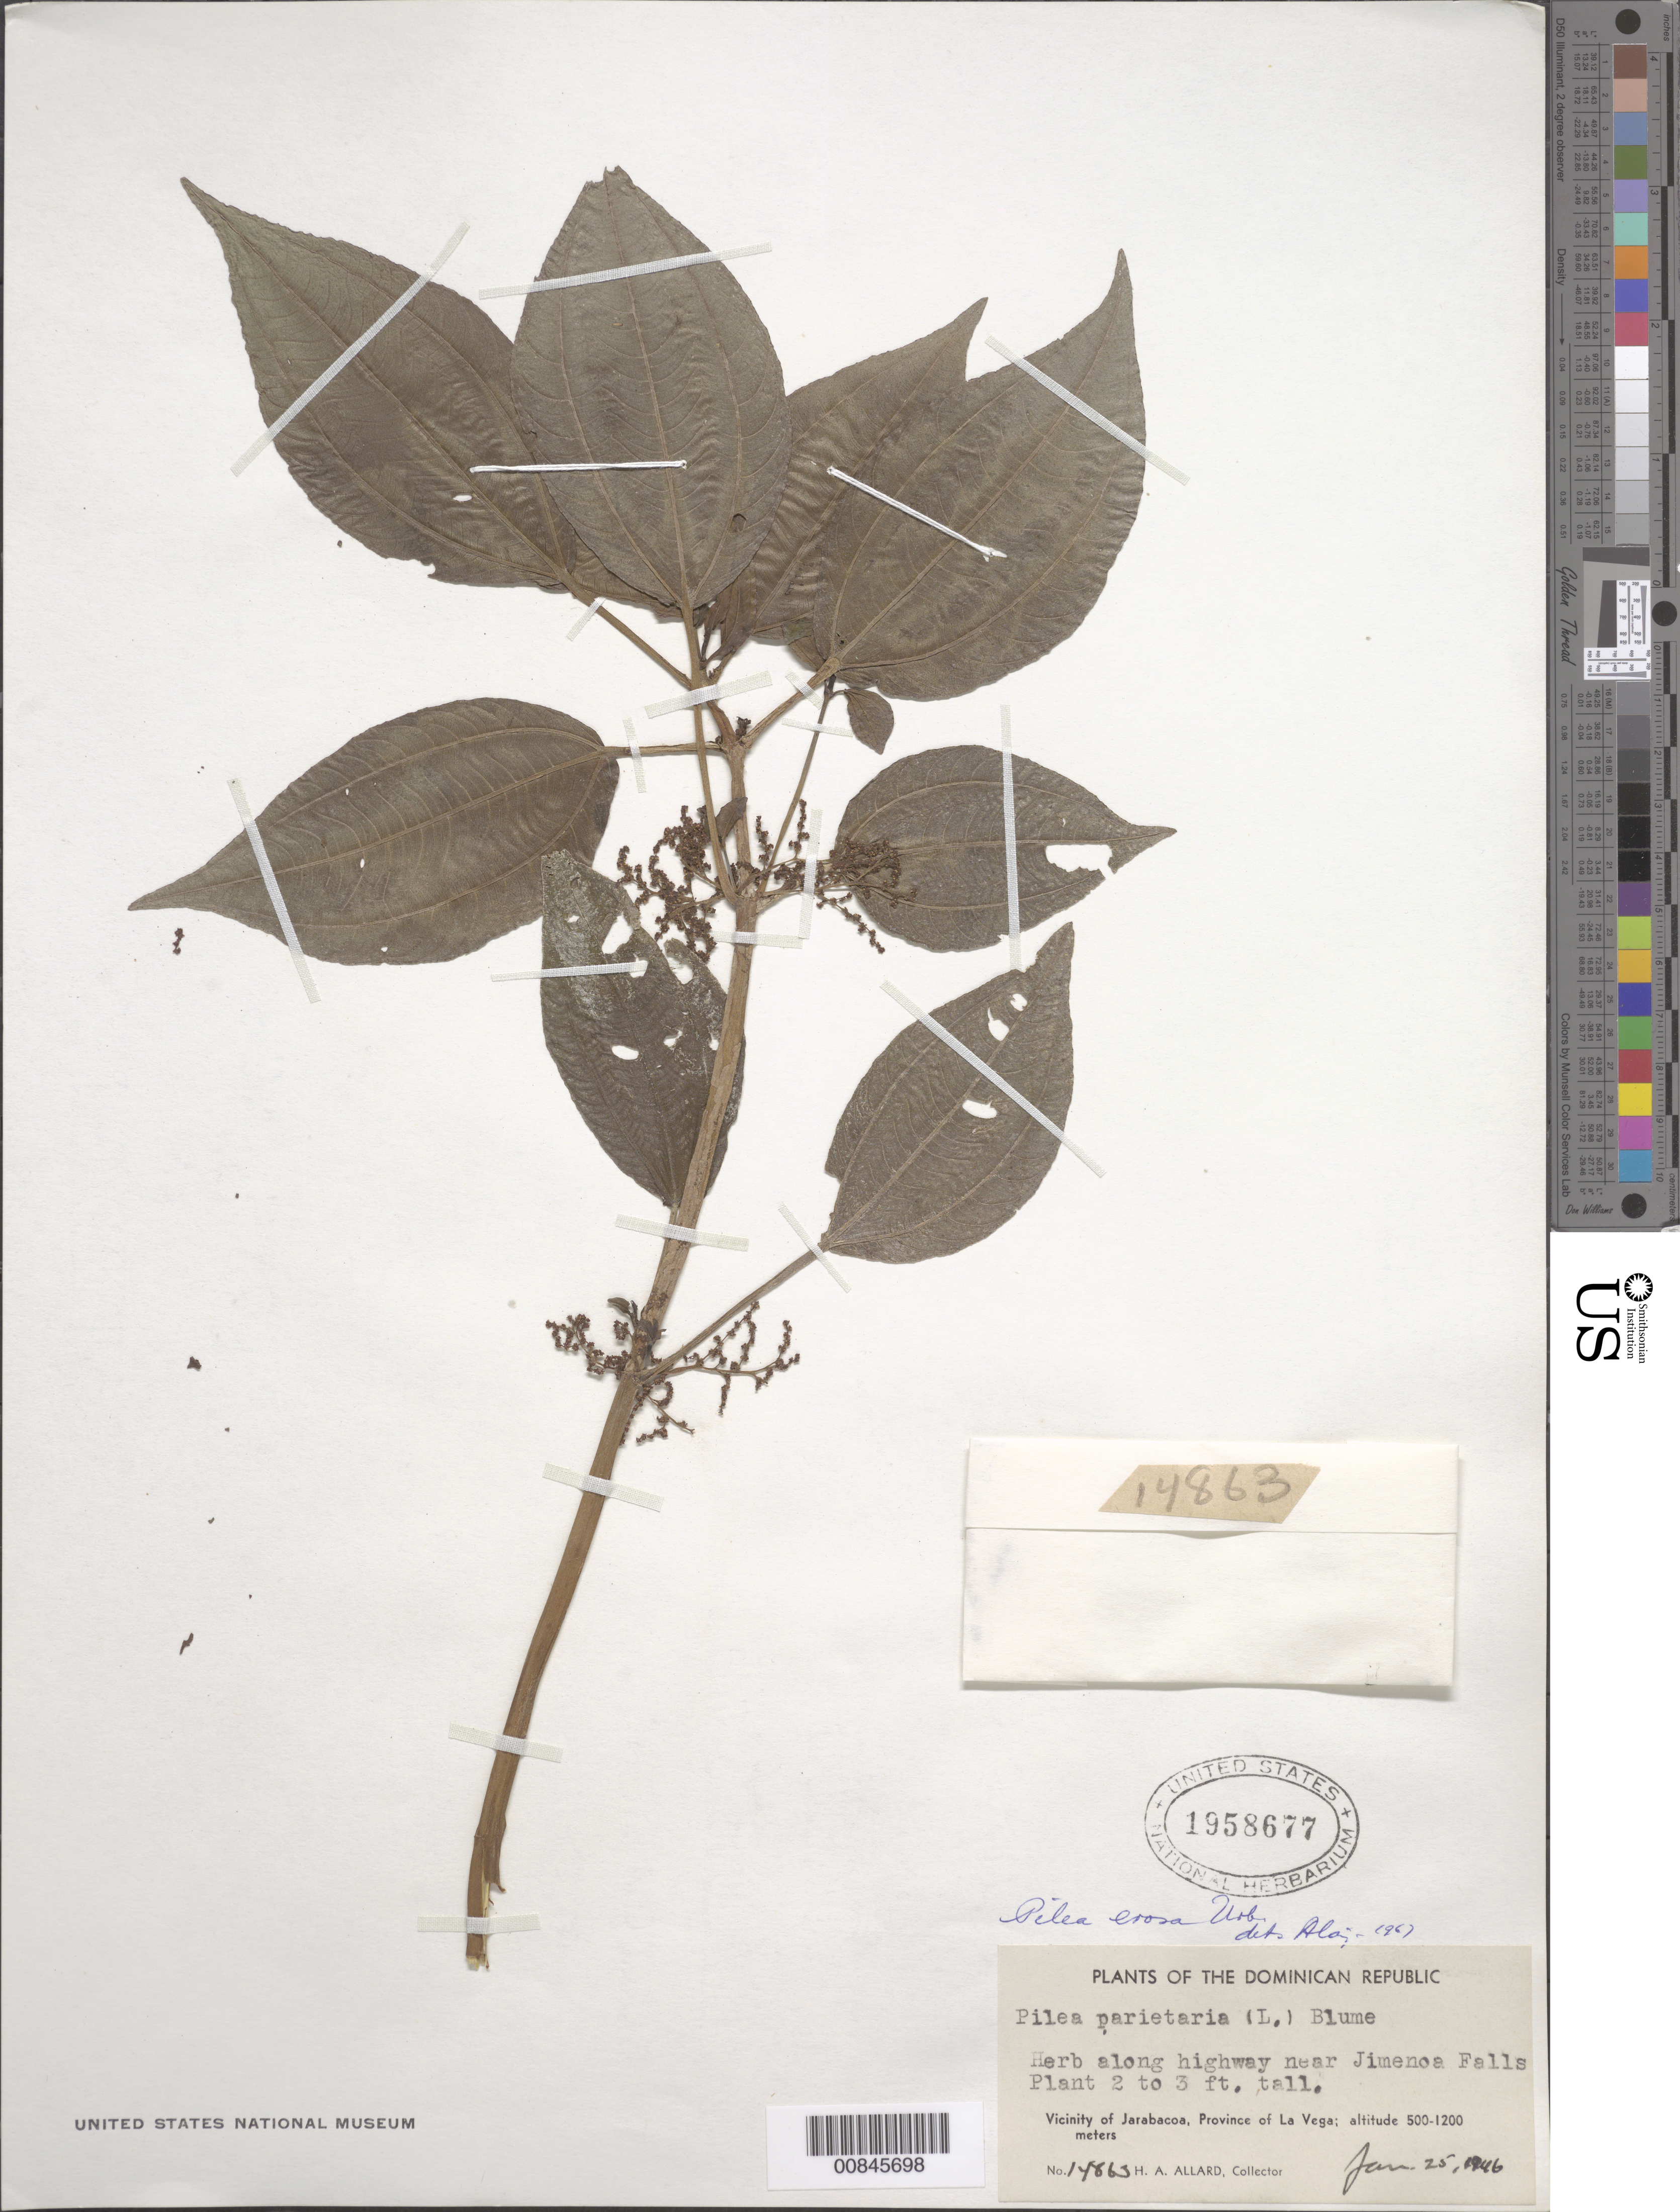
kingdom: Plantae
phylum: Tracheophyta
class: Magnoliopsida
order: Rosales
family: Urticaceae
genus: Pilea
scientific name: Pilea erosa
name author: Urb.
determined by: Liogier, Alain H.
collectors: H. A. Allard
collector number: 14863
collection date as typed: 25 Jan 1946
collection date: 1946-01-25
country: Dominican Republic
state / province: La Vega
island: Hispaniola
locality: Along highway near Jimenoa Falls. Vicinity of Jarabacoa.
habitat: Along highway.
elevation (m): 500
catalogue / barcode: US 1958677